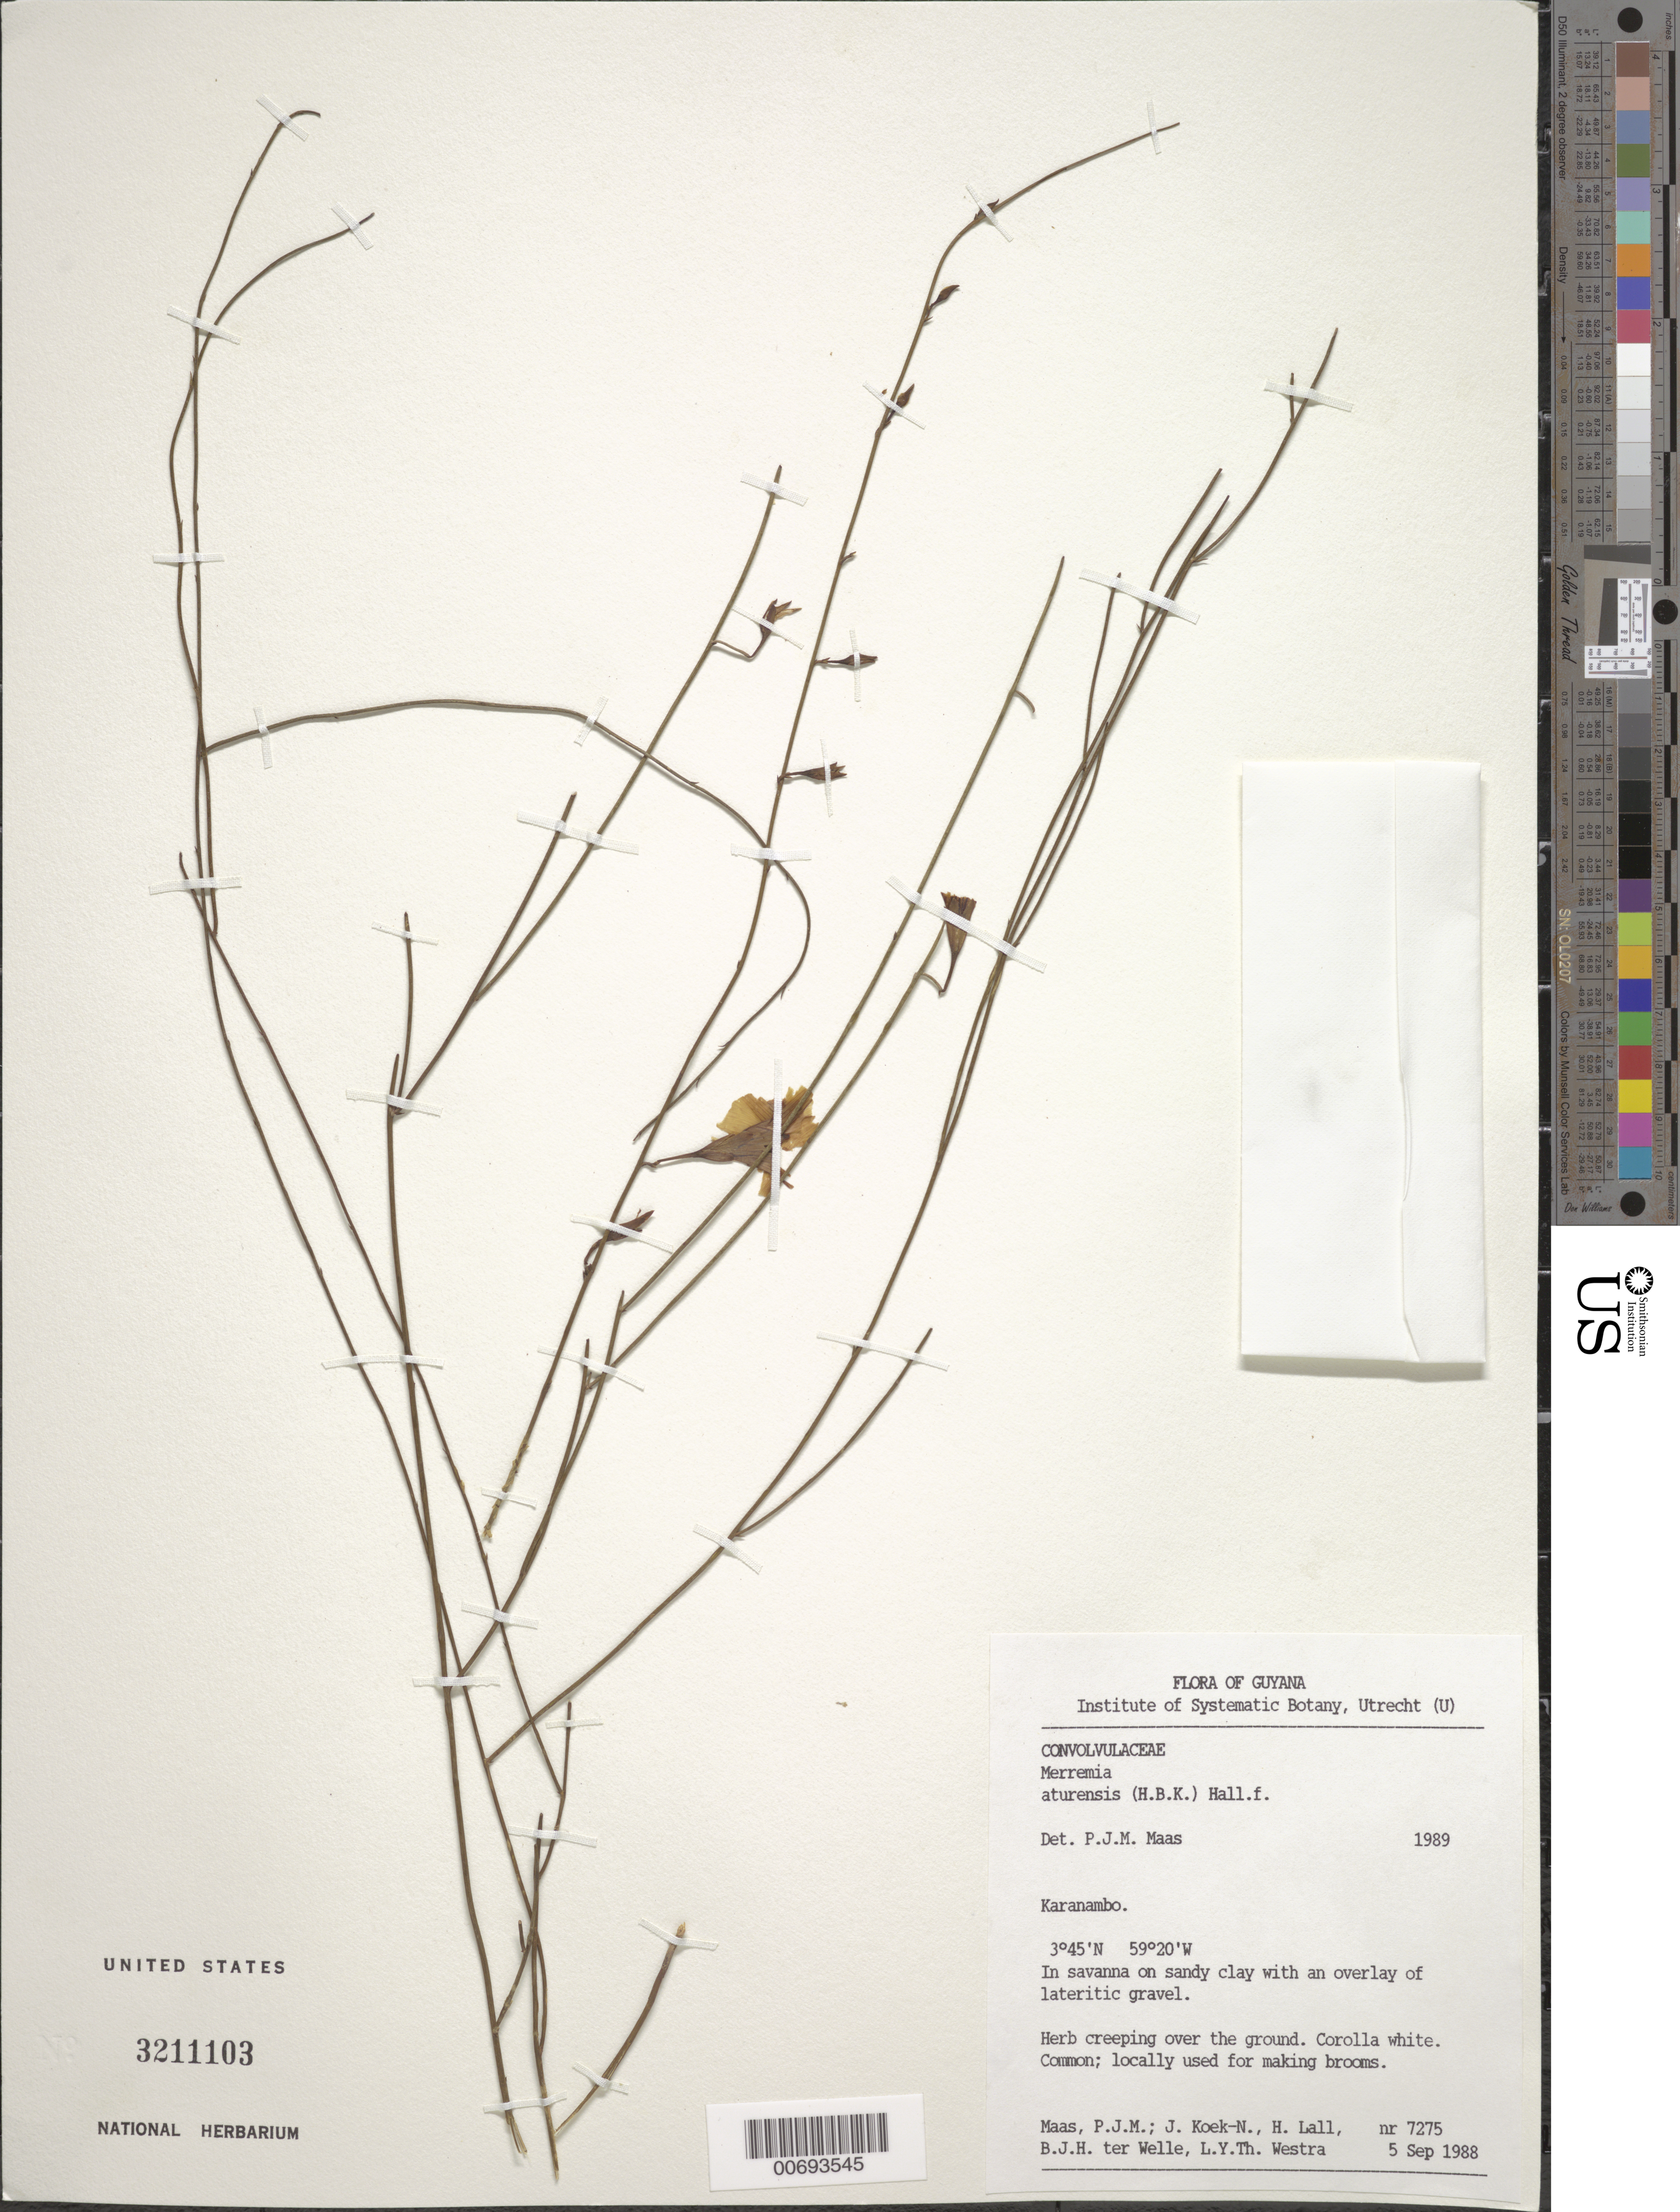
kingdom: Plantae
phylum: Tracheophyta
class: Magnoliopsida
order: Solanales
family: Convolvulaceae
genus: Distimake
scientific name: Distimake aturensis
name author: (Kunth) A. R. Simões & Staples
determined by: Strong, Mark T., (BOT), Smithsonian Institution - National Museum of Natural History (UNITED STATES)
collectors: P. Maas, J. Koek-Noorman, H. Lall, B. Welle & L. Y. T. Westra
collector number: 7275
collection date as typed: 5-Sep-88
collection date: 1988-09-05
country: Guyana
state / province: U. Takutu-U. Essequibo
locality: Karanambo, Rupununi River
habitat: Savanna on sandy clay with an overlay of lateritic gravel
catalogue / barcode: US 3211103